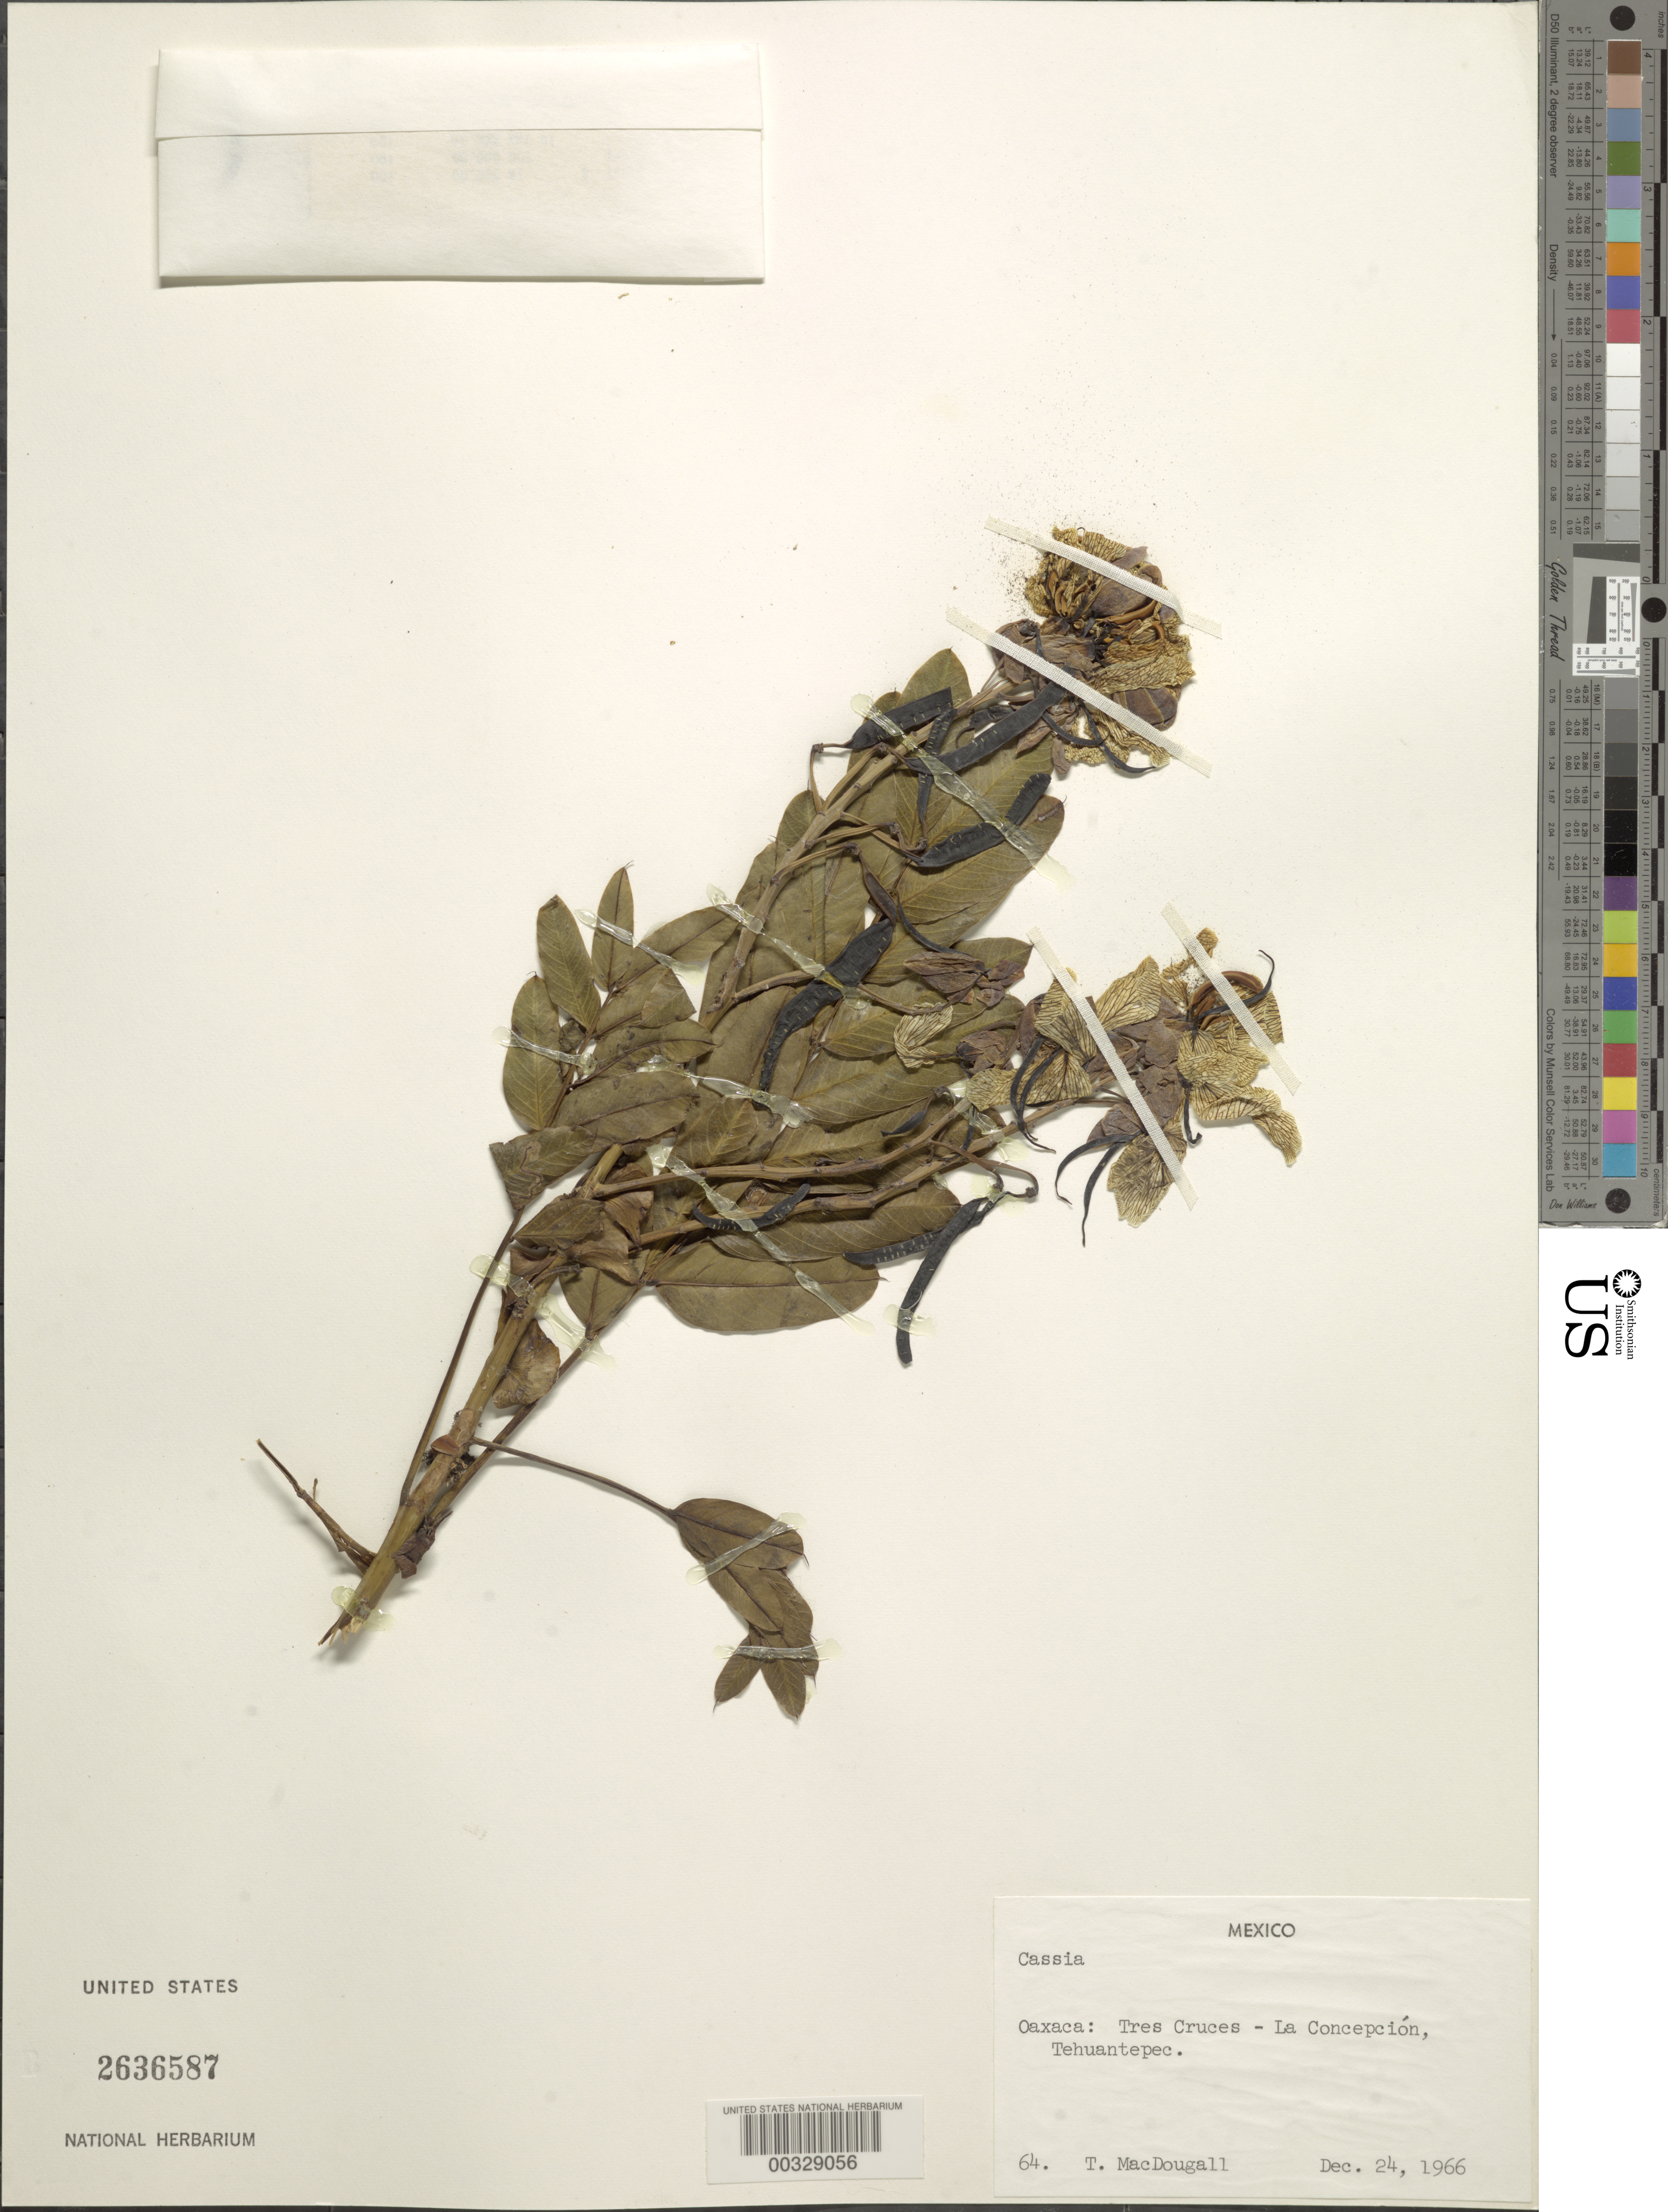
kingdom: Plantae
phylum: Tracheophyta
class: Magnoliopsida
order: Fabales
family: Fabaceae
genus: Senna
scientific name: Senna nicaraguensis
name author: (Benth.) H.S. Irwin & Barneby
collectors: T. Macdougall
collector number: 64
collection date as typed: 24 Dec 1966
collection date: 1966-12-24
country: Mexico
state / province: Oaxaca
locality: Tres cruces - la concepcion, Tehuantepec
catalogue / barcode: US 2636587